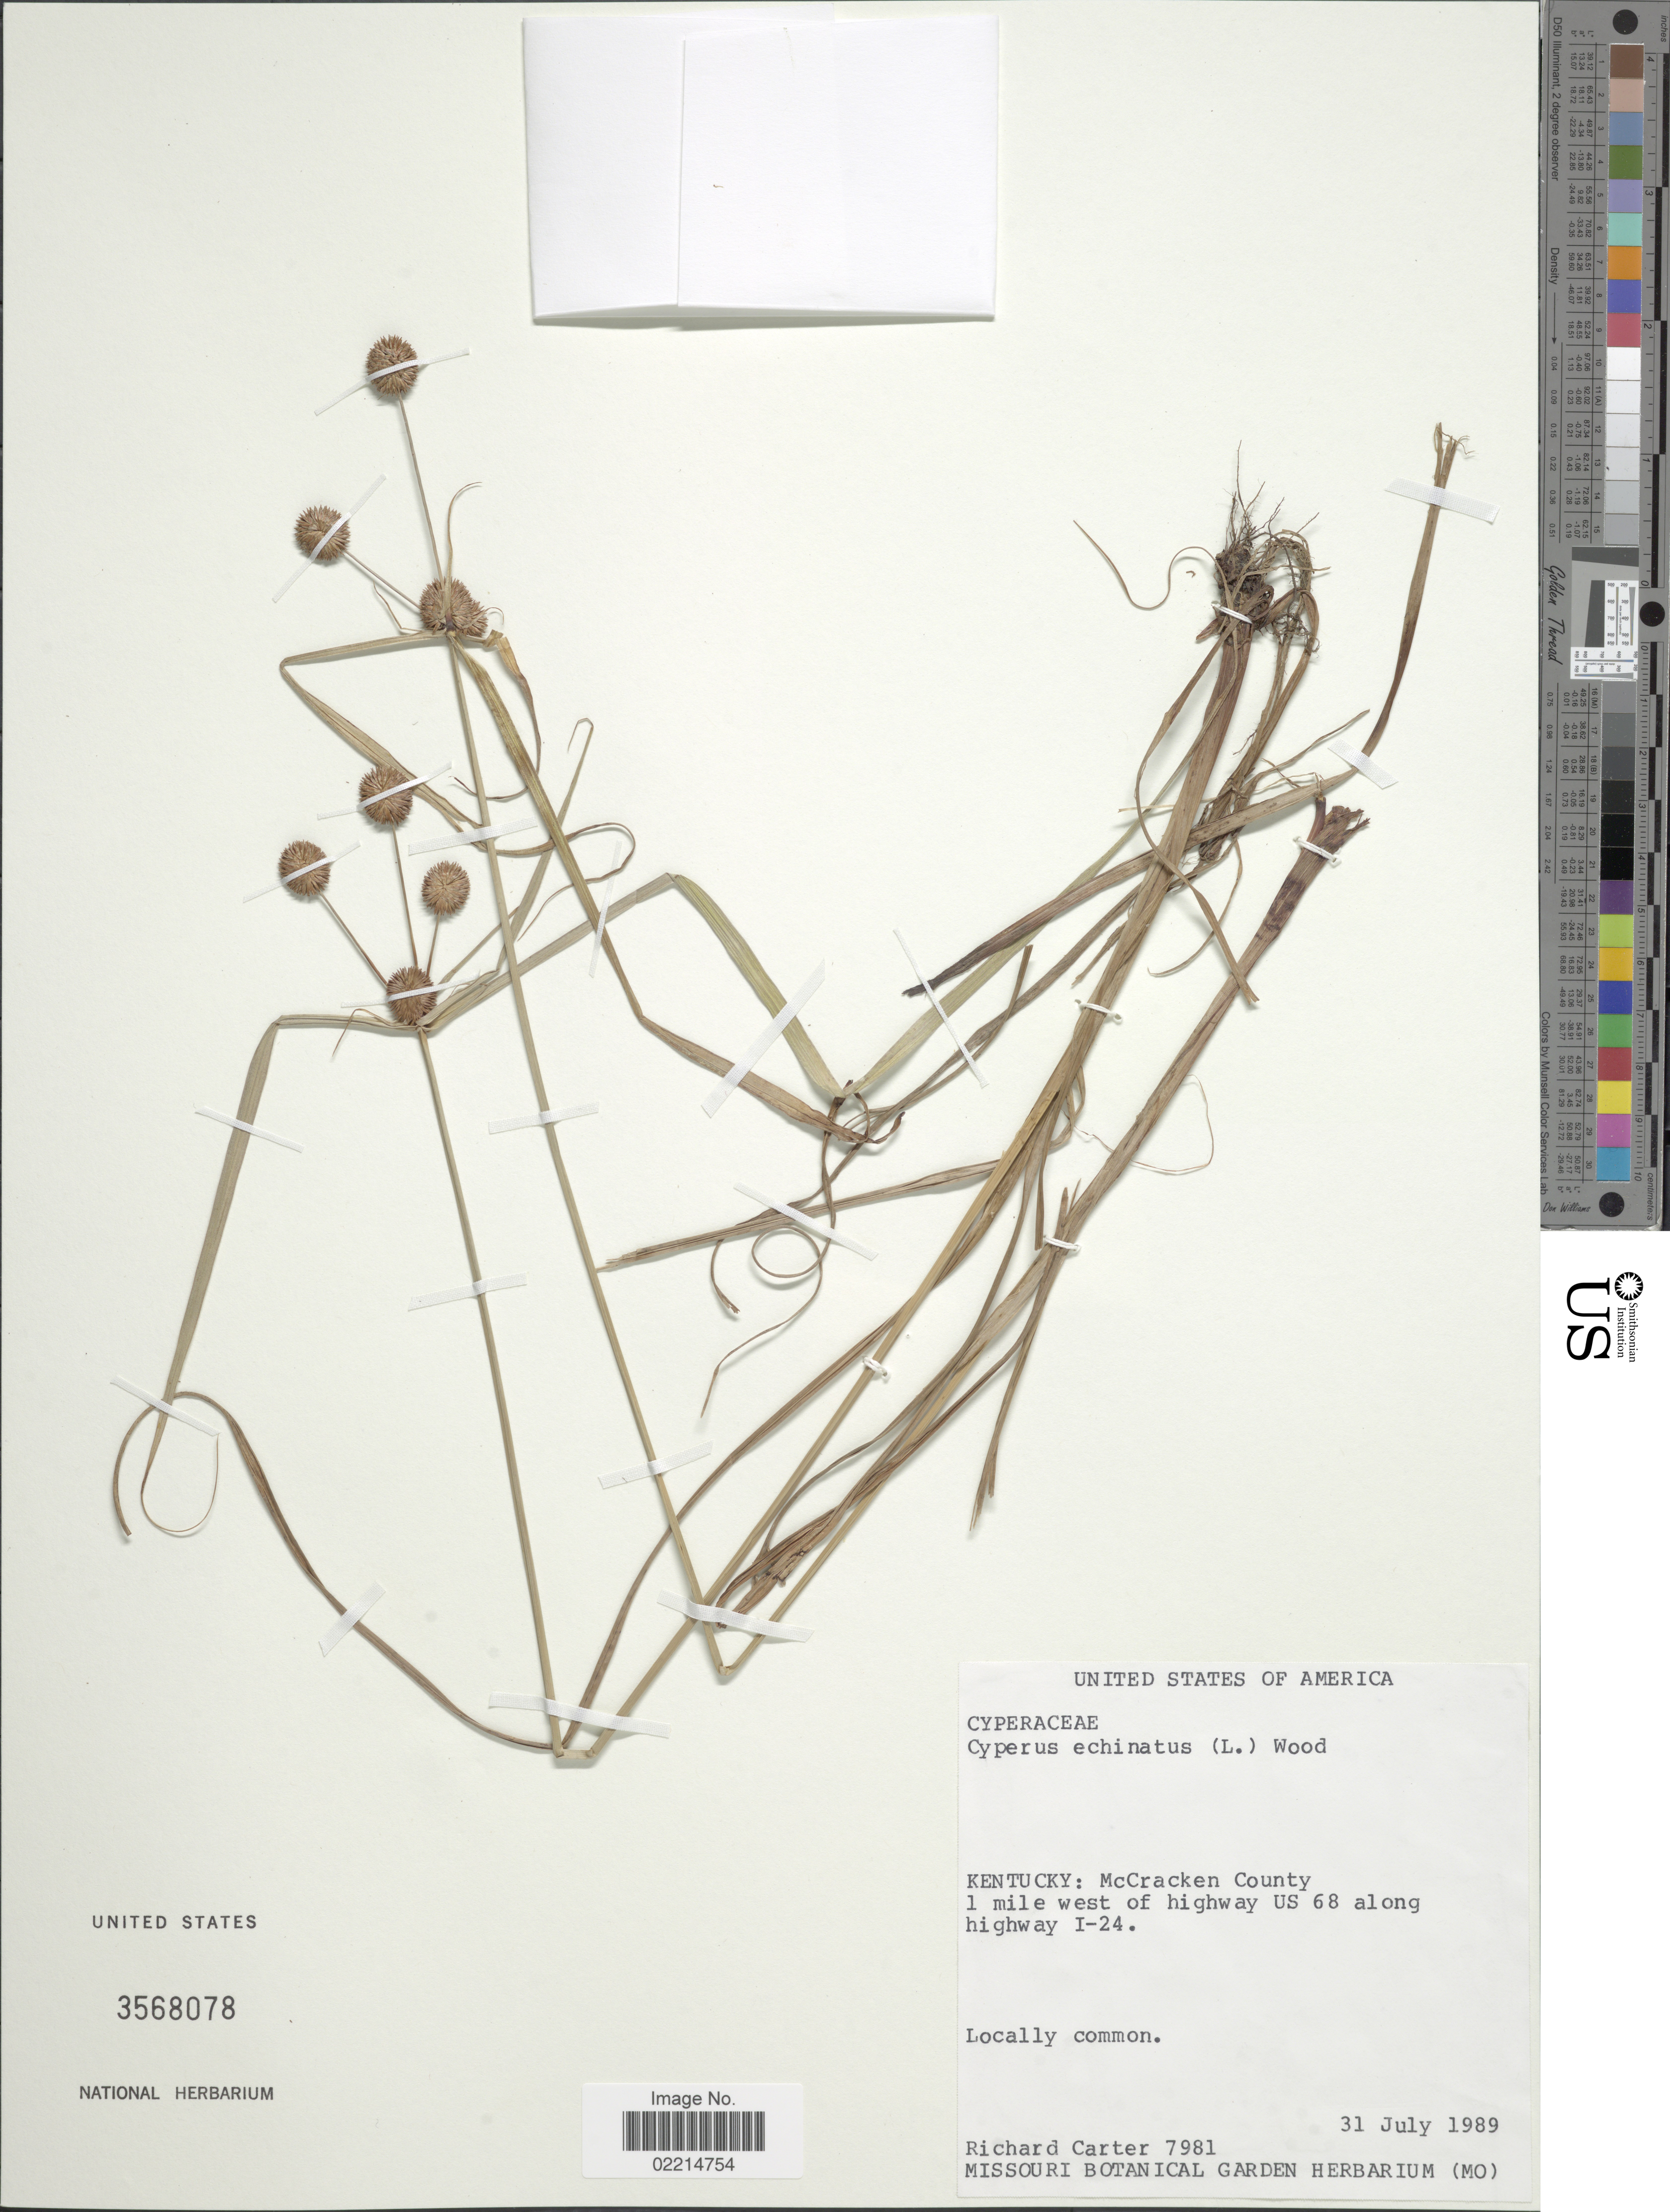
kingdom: Plantae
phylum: Tracheophyta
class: Liliopsida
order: Poales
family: Cyperaceae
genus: Cyperus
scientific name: Cyperus echinatus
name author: (L.) Alph. Wood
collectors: R. Carter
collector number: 7981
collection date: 1989-07-31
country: United States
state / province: Kentucky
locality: McCracken County. 1 mile west of highway US 68 along highway I-24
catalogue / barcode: US 3568078